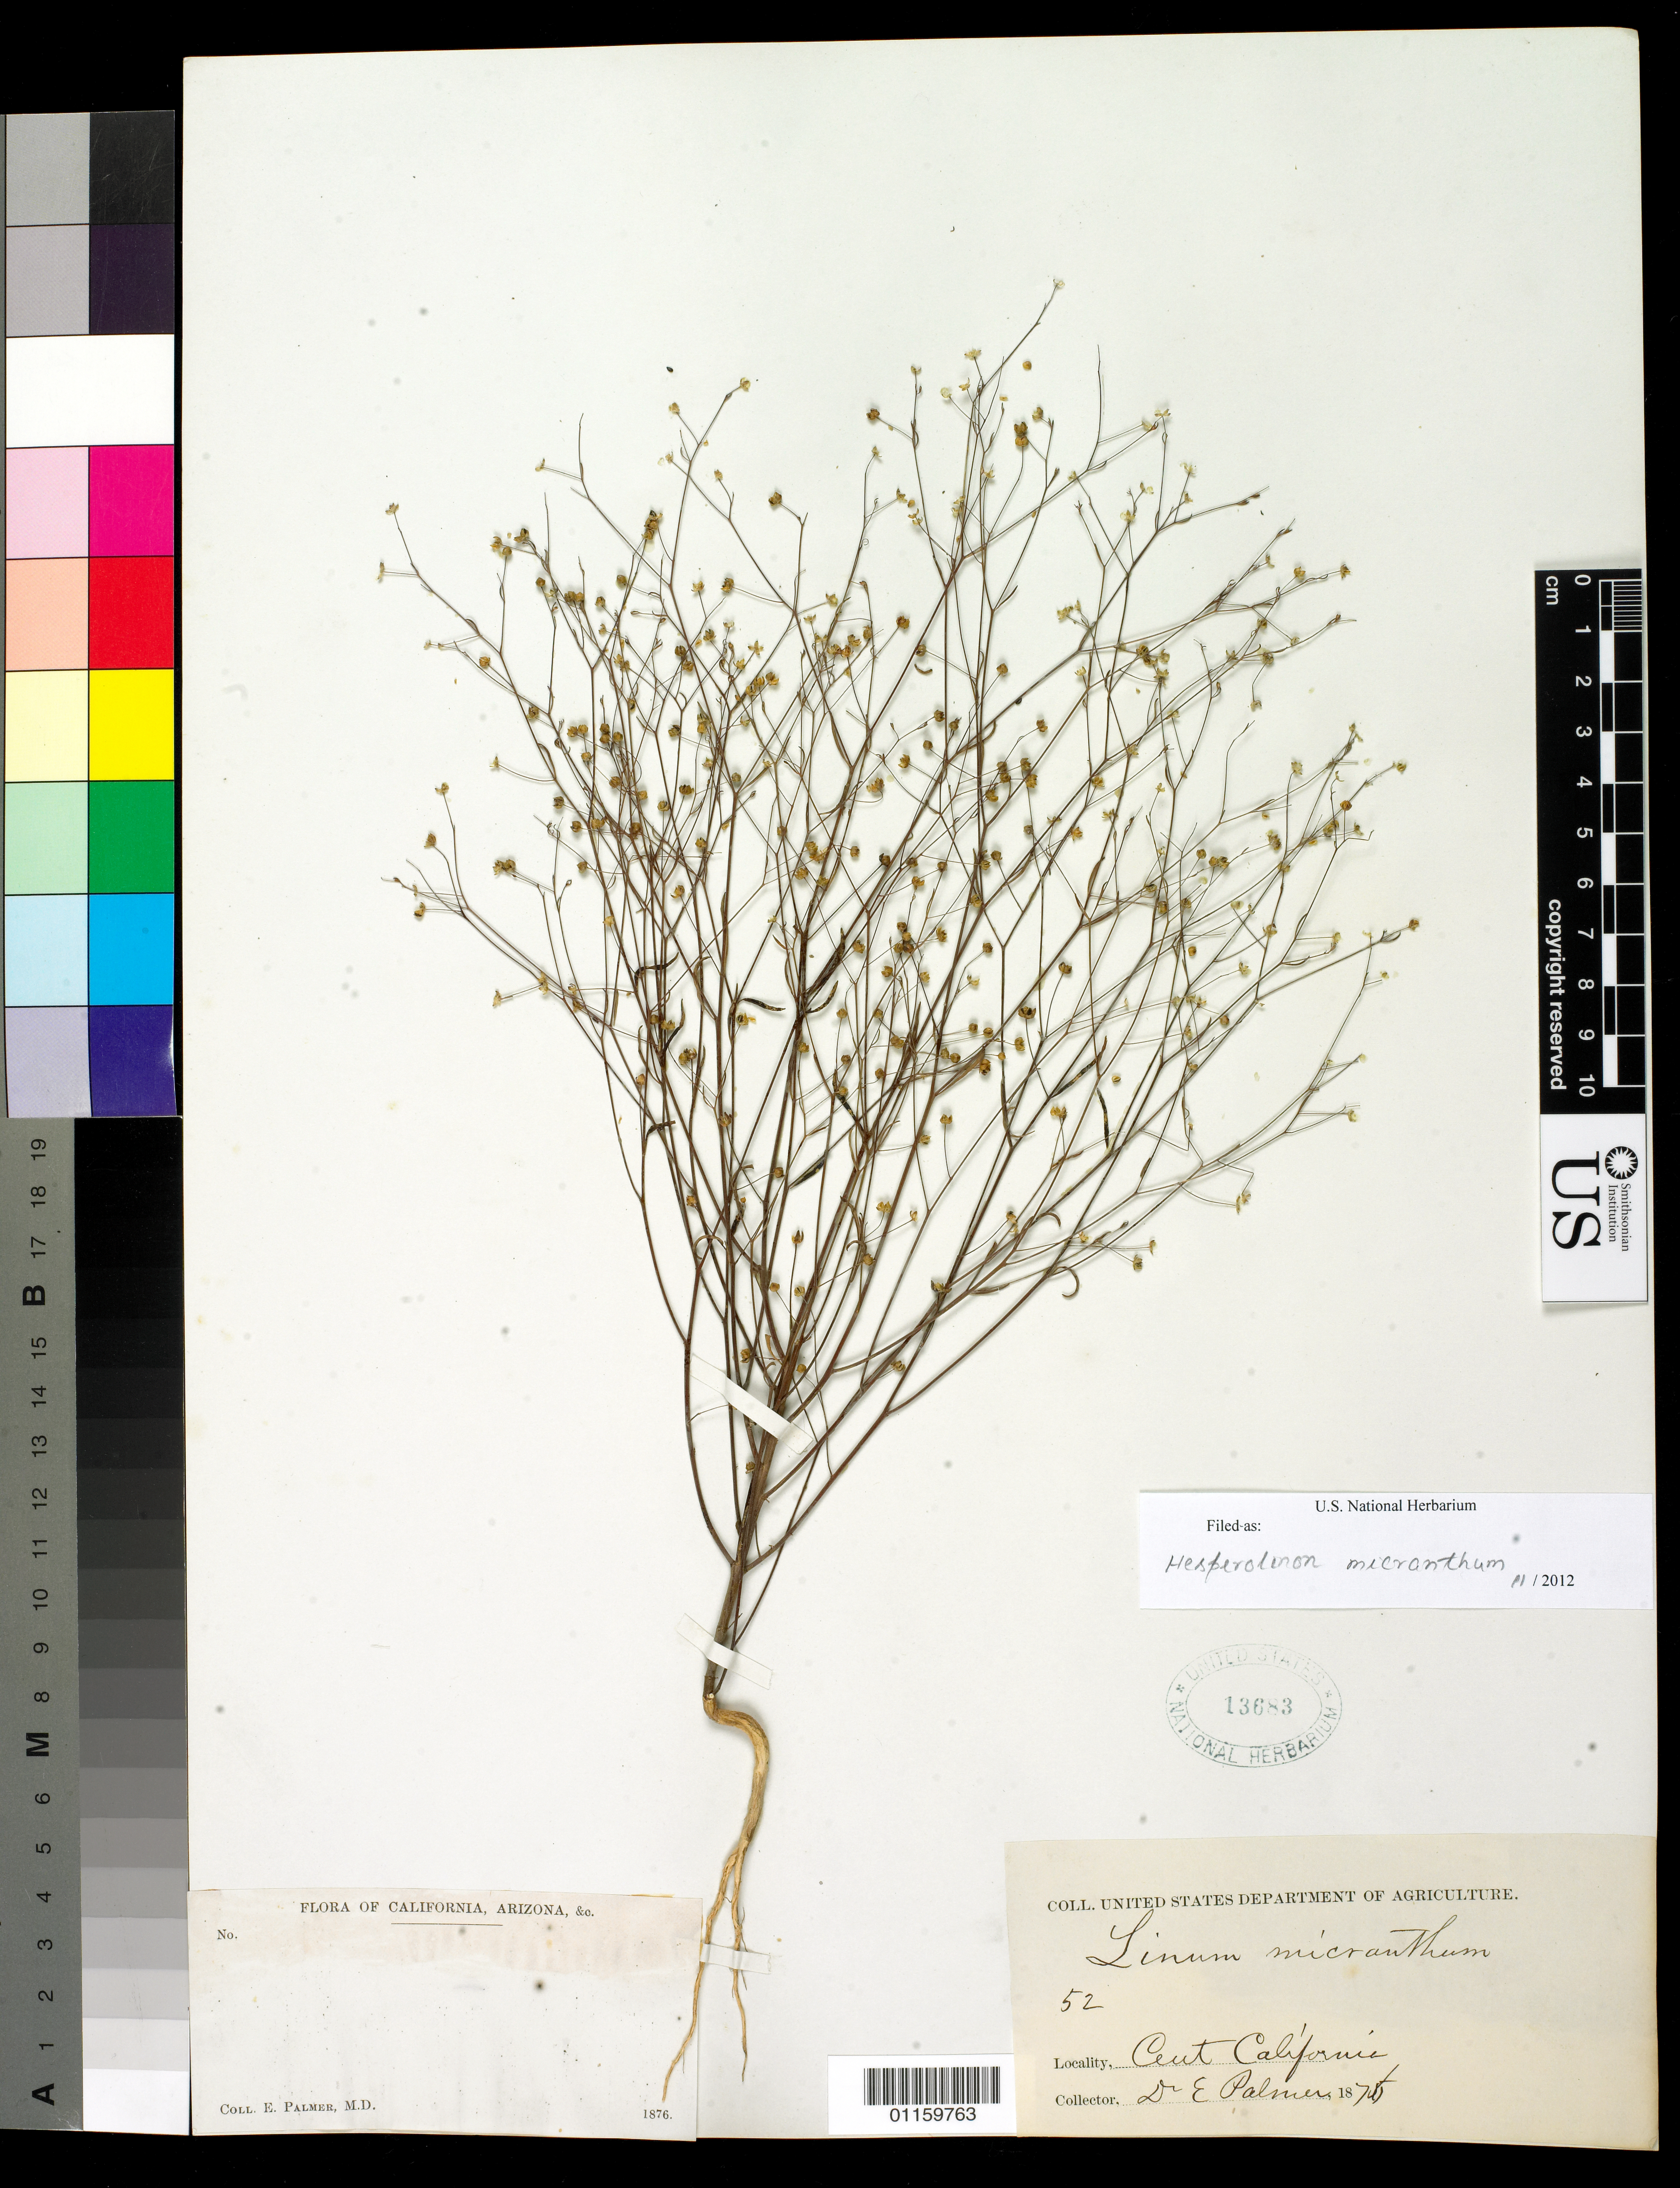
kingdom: Plantae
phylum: Tracheophyta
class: Magnoliopsida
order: Malpighiales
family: Linaceae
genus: Hesperolinon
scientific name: Hesperolinon micranthum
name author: (A. Gray) Small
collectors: E. Palmer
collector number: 52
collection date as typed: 1876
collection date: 1876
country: United States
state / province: California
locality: Central California.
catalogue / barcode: US 13683